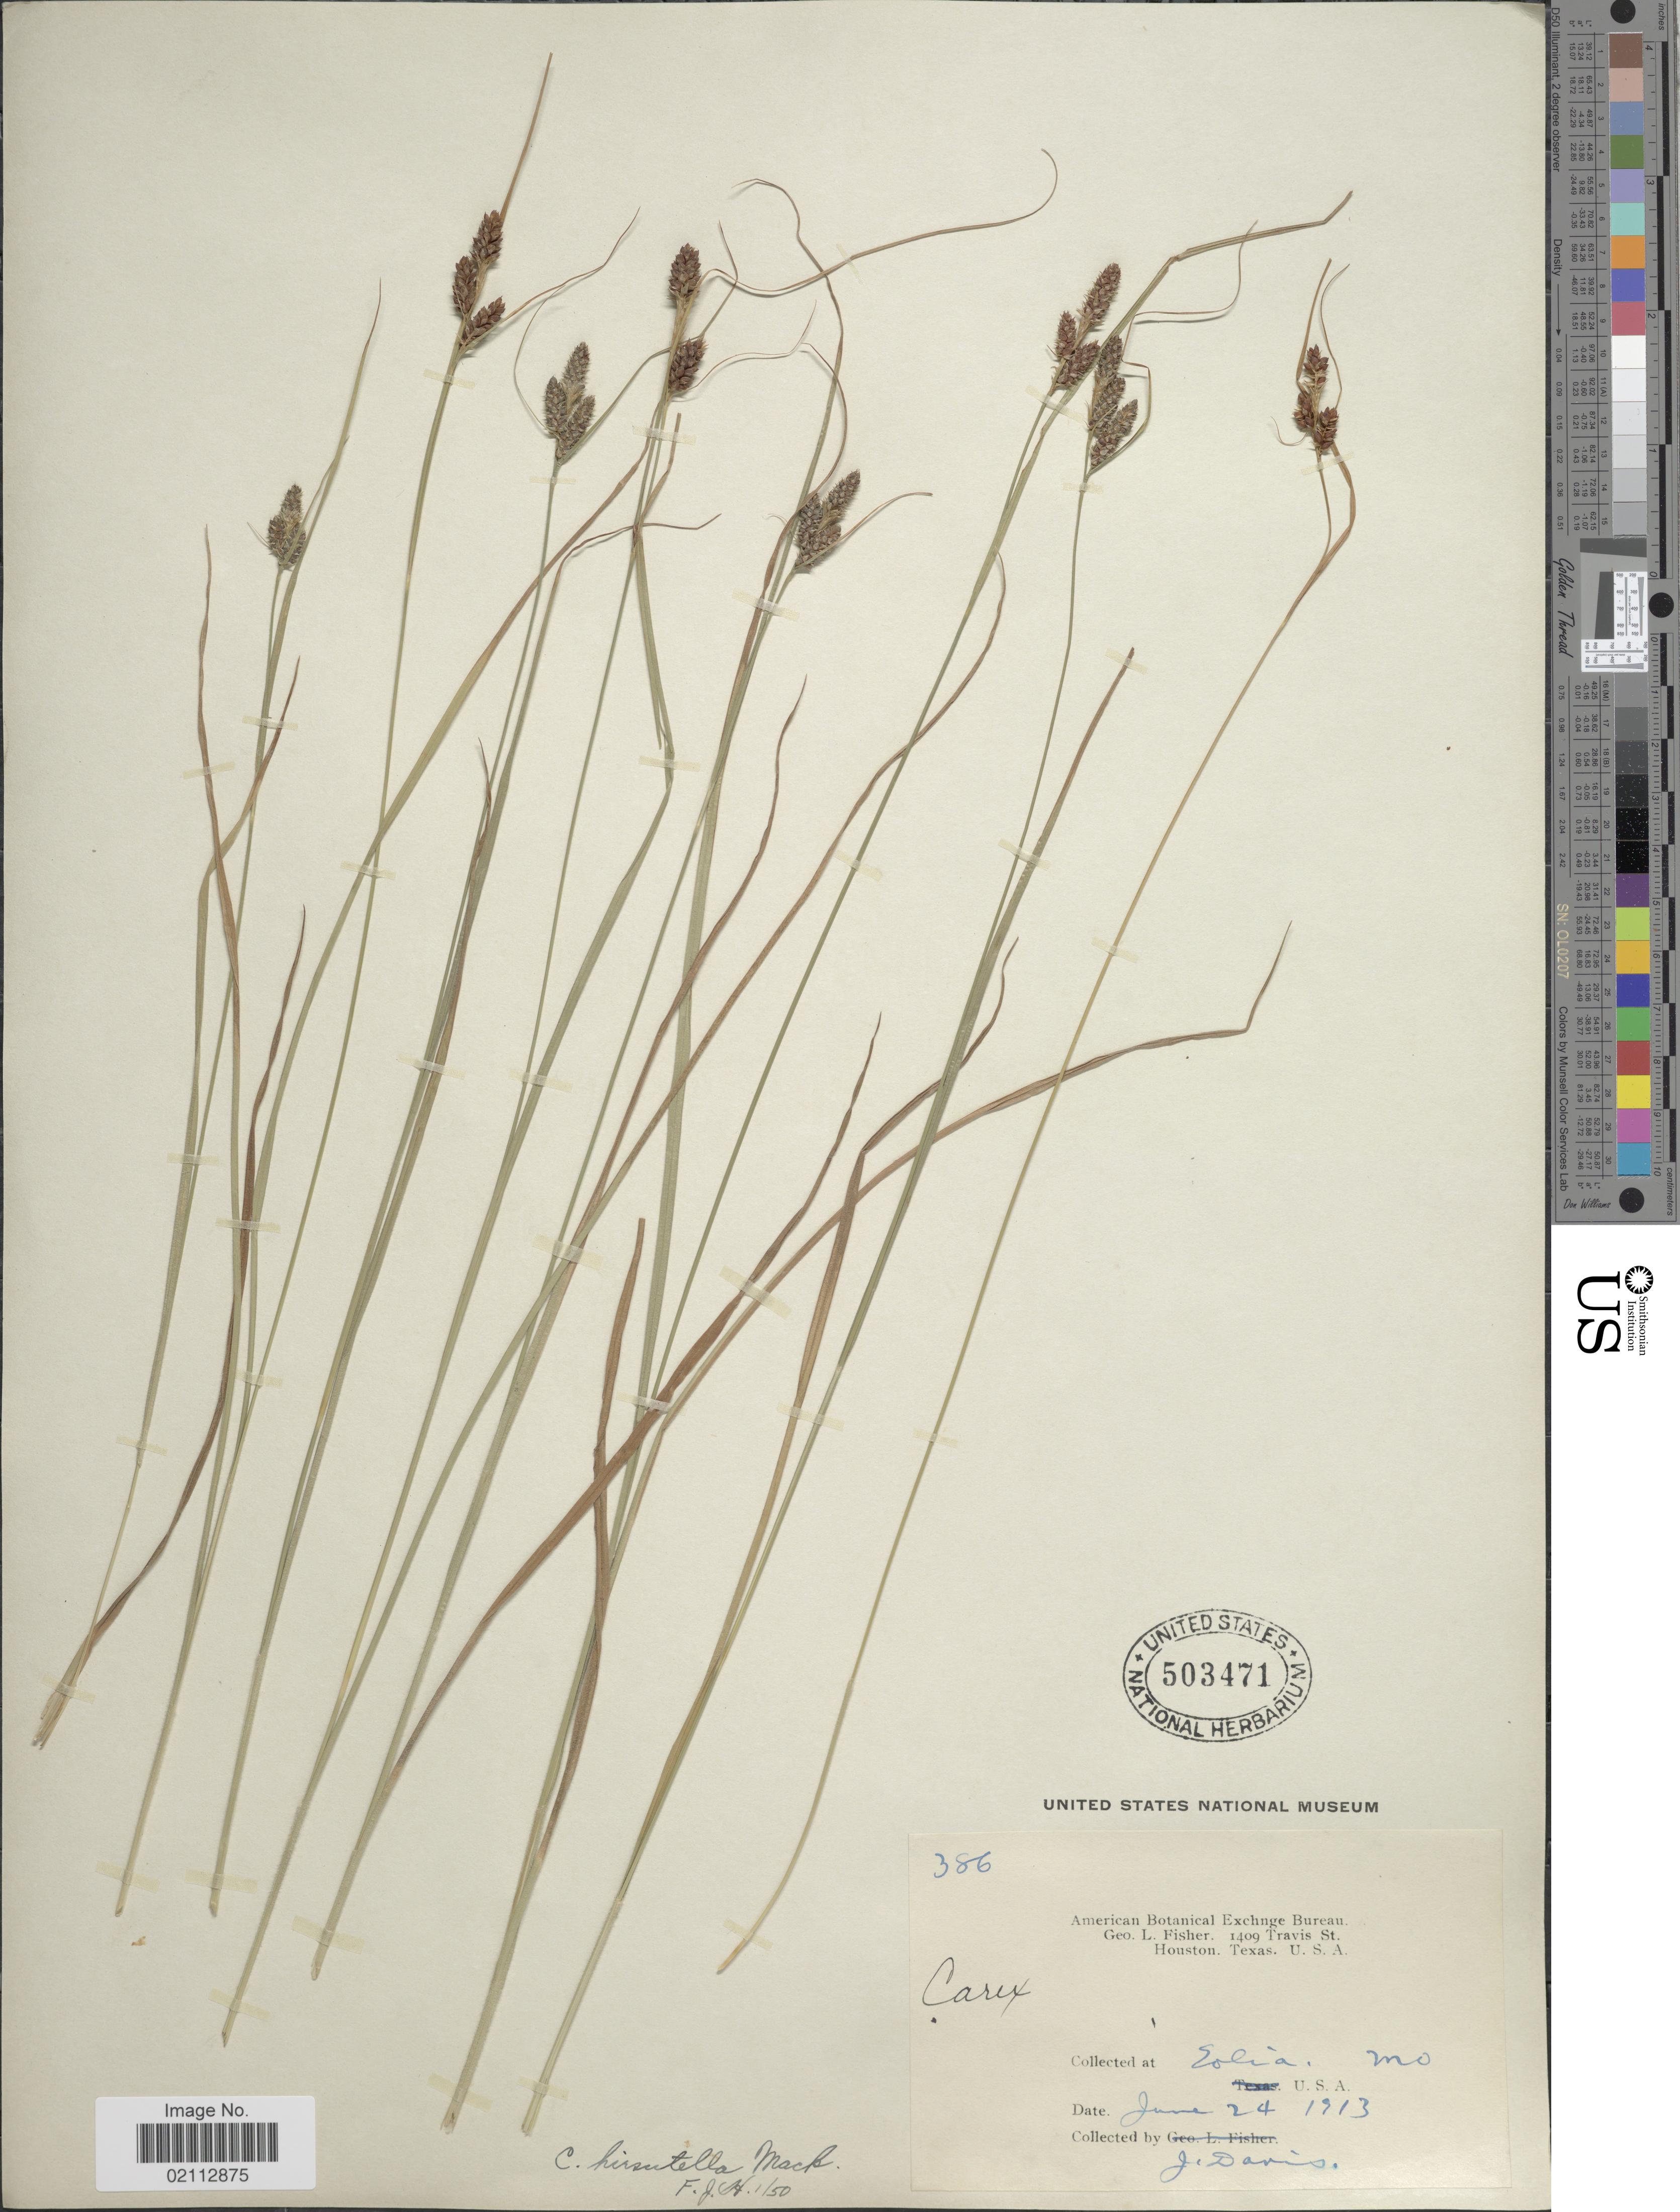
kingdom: Plantae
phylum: Tracheophyta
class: Liliopsida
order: Poales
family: Cyperaceae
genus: Carex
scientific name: Carex hirsutella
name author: Mack.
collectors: J. Davis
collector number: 386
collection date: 1913-06-24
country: United States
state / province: Missouri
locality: Eolia, Mo. U.S.A.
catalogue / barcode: US 503471